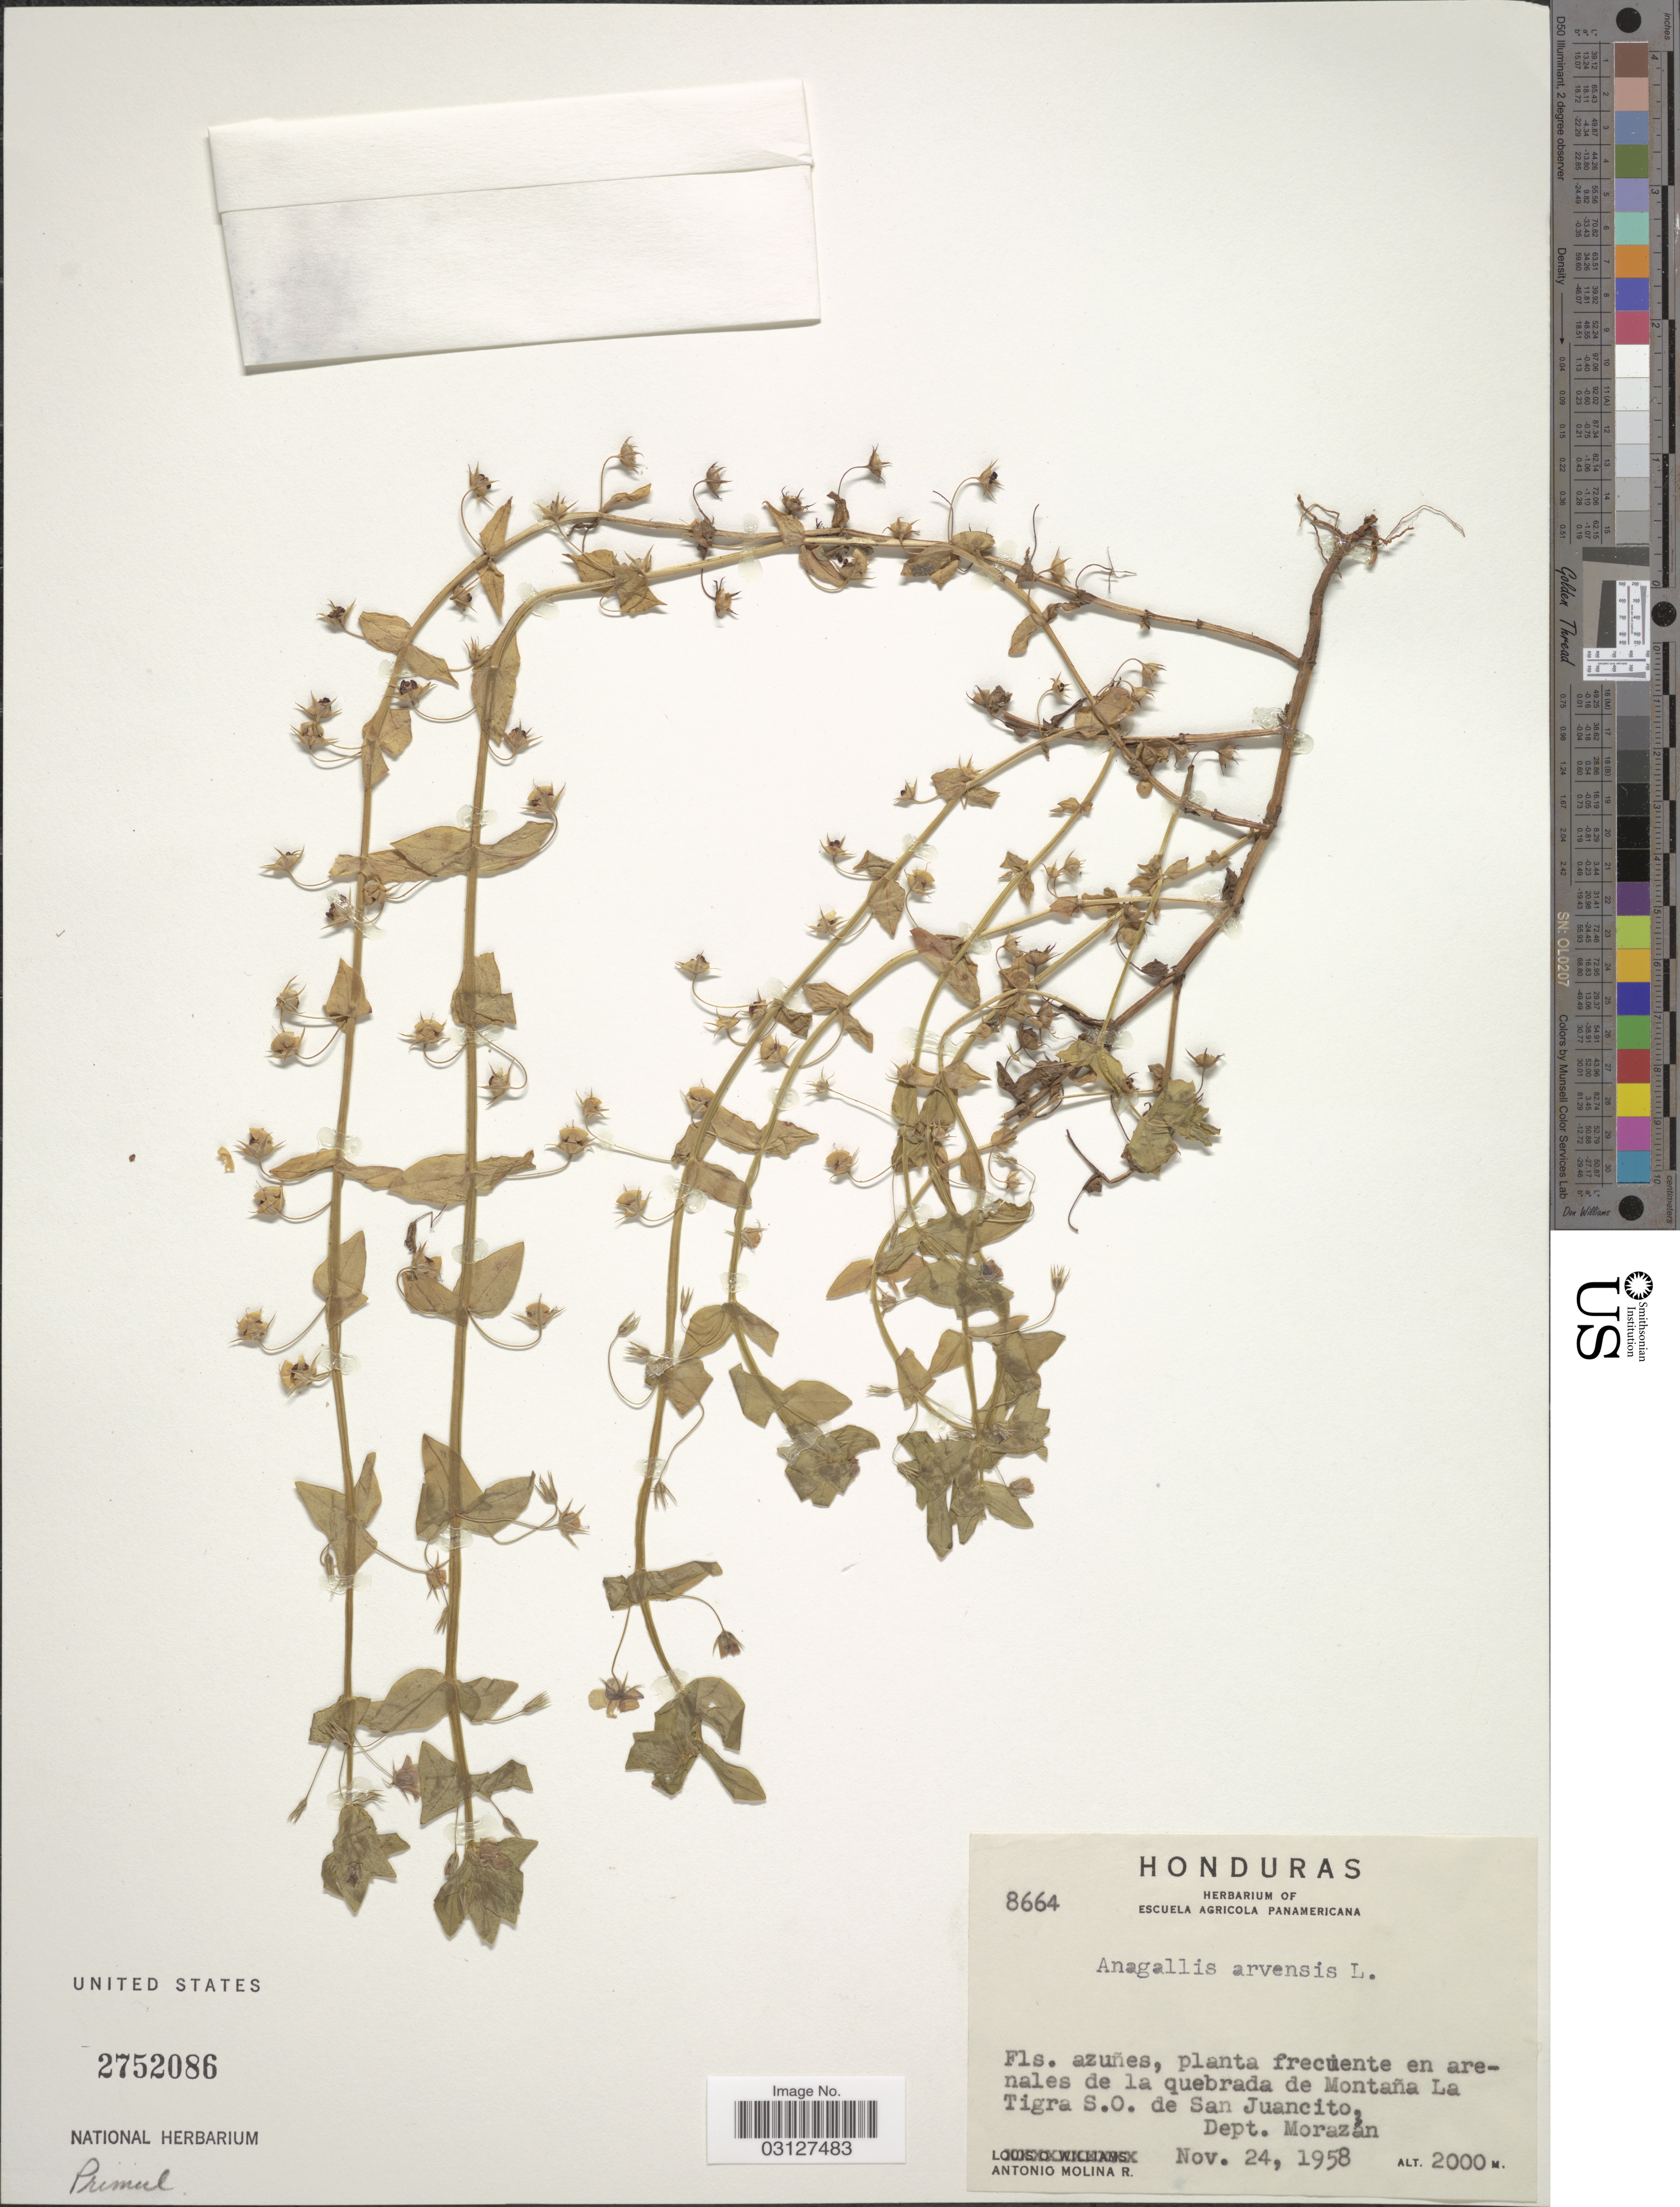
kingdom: Plantae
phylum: Tracheophyta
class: Magnoliopsida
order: Ericales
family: Primulaceae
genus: Anagallis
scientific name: Anagallis arvensis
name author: L.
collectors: A. Molina R.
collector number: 8664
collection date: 1958-11-24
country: Honduras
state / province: Fco. Morazán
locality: Planta frecuente en arenales de la quebrada de Montaña La Tigra S.O. de San Juancito, Dept. Morazán.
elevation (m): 2000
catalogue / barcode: US 2752086